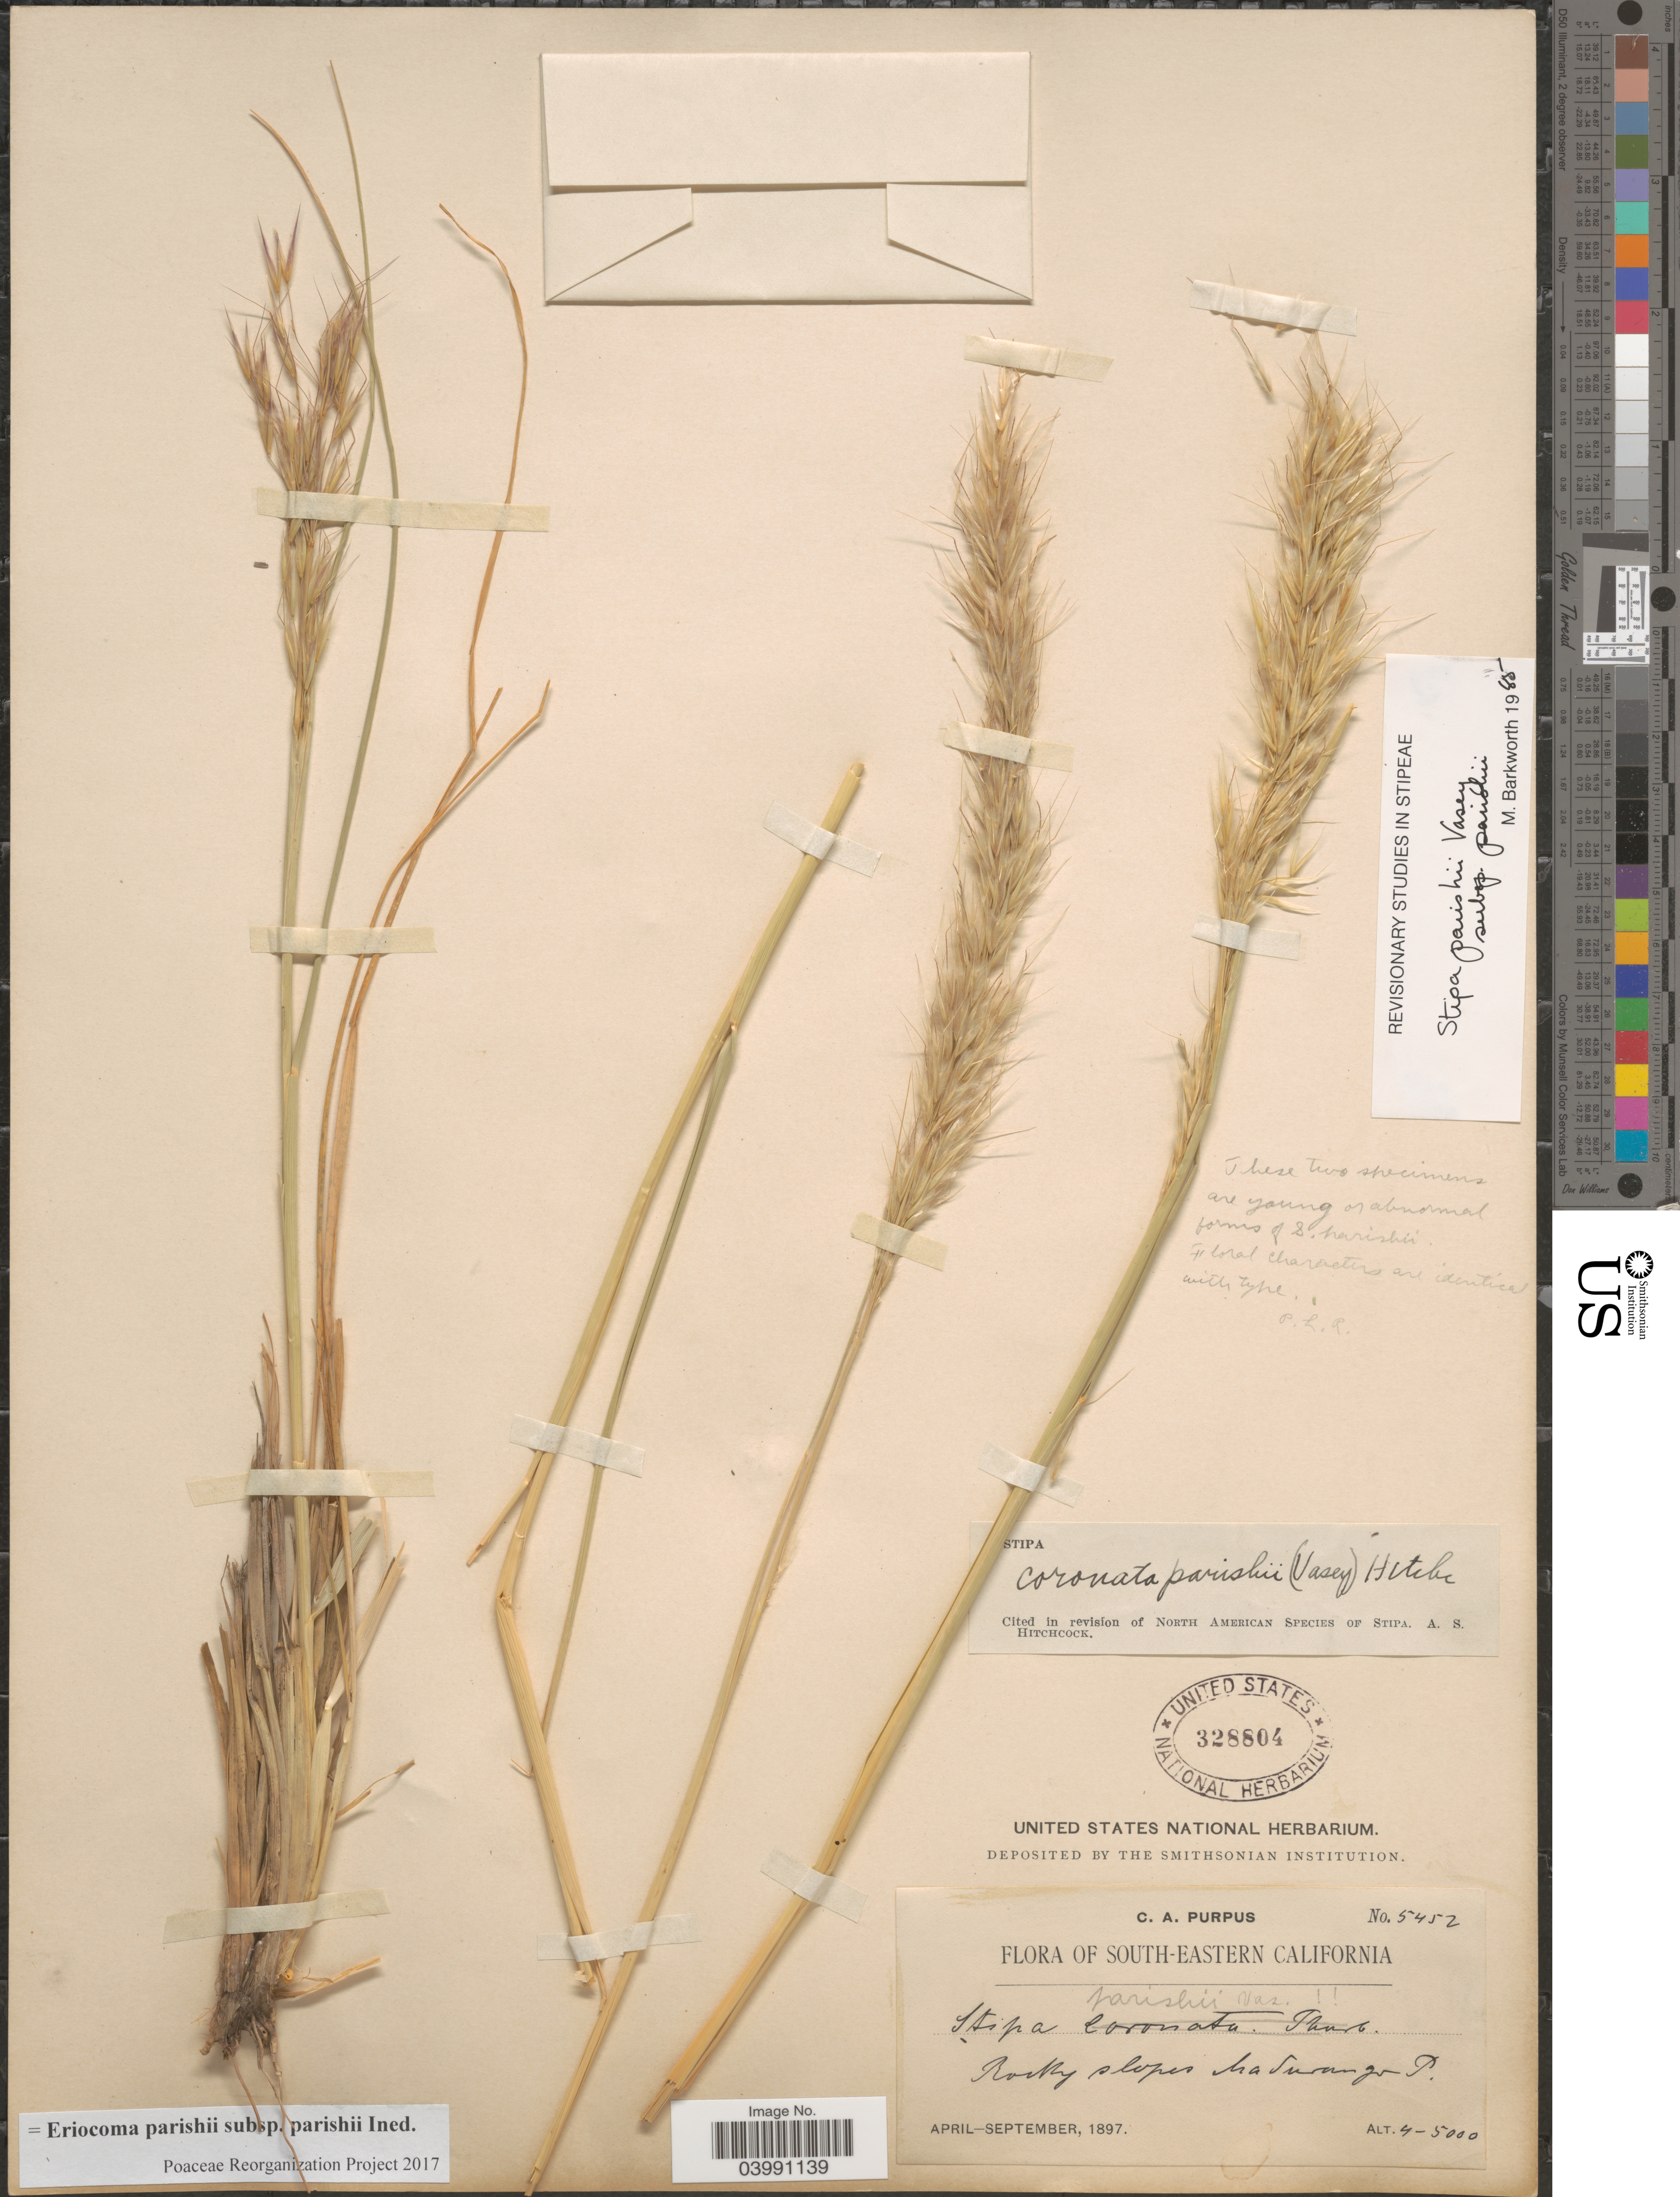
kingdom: Plantae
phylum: Tracheophyta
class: Liliopsida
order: Poales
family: Poaceae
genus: Eriocoma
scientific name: Eriocoma parishii subsp. parishii ined.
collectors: C. A. Purpus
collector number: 5452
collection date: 1897-04/1897-09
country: United States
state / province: California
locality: South-Eastern California. Rocky slopes Madurango R.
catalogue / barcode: US 328804